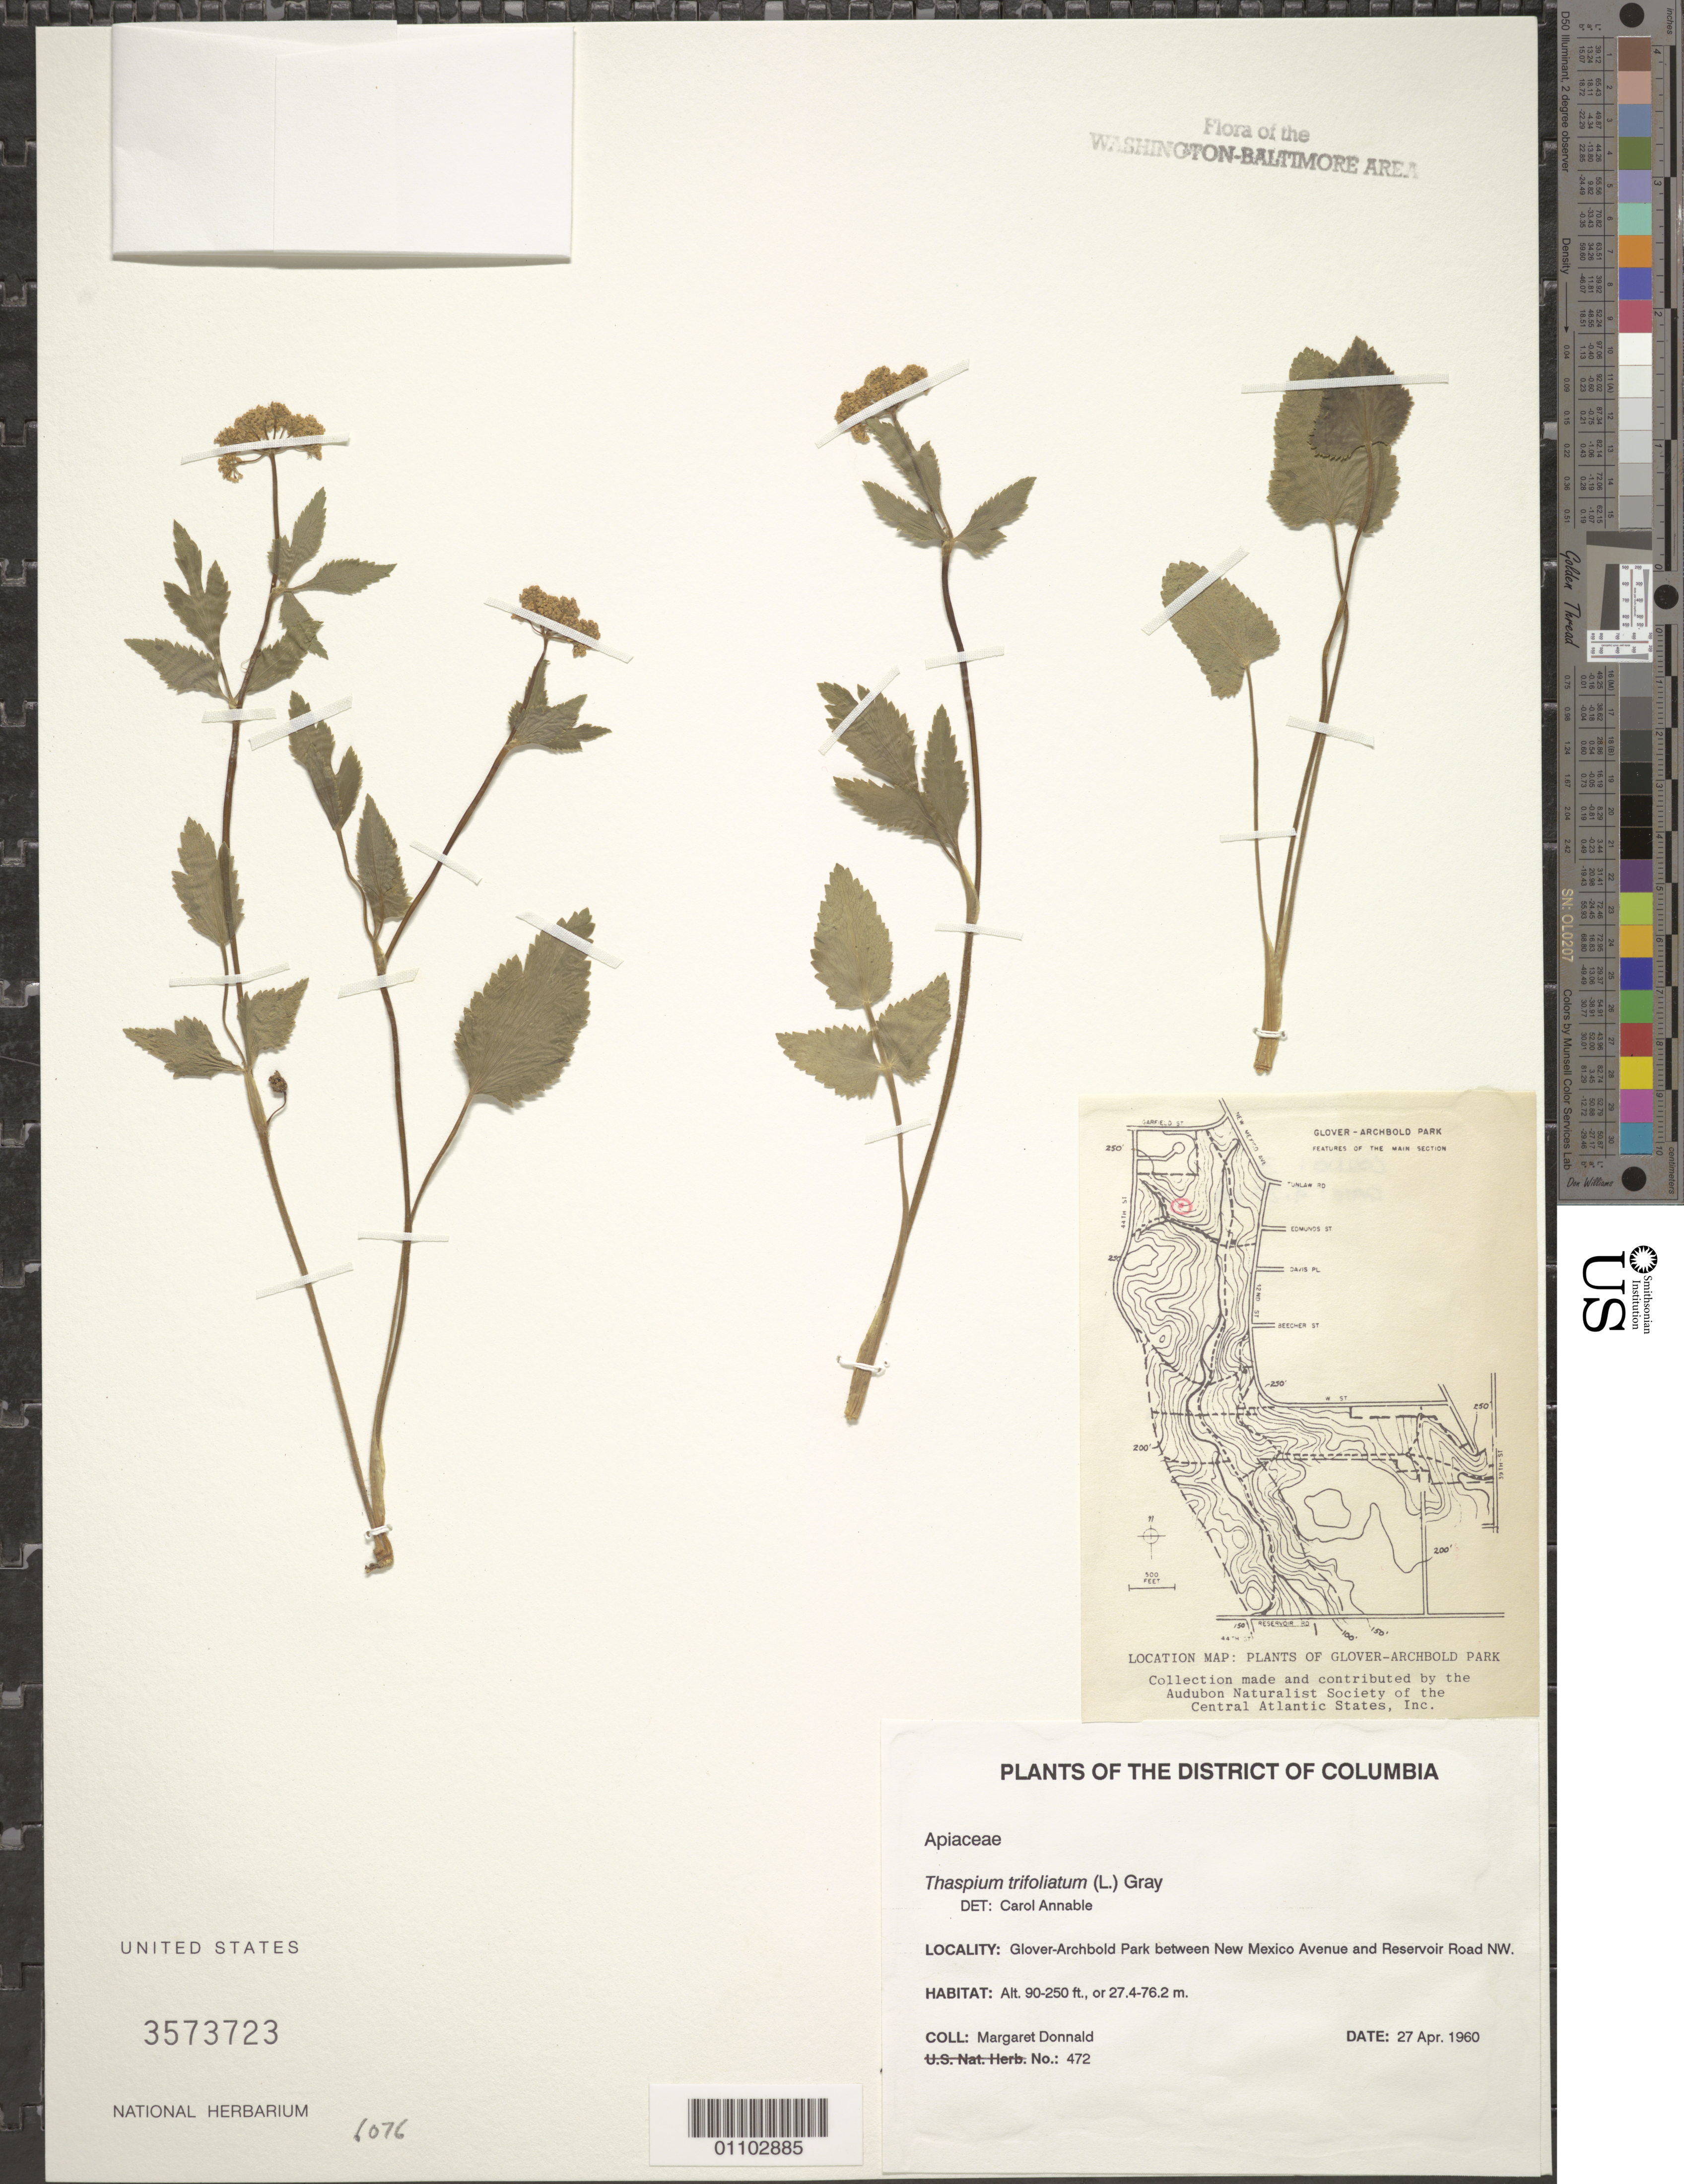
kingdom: Plantae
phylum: Tracheophyta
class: Magnoliopsida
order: Apiales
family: Apiaceae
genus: Thaspium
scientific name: Thaspium trifoliatum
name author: (L.) A. Gray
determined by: Annable, C. R.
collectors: M. Donnald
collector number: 472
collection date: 1960-04-27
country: United States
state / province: District of Columbia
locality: Glover-Archbold Park between New Mexico Avenue and Reservoir Road NW.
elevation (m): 27.4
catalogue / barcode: US 3573723